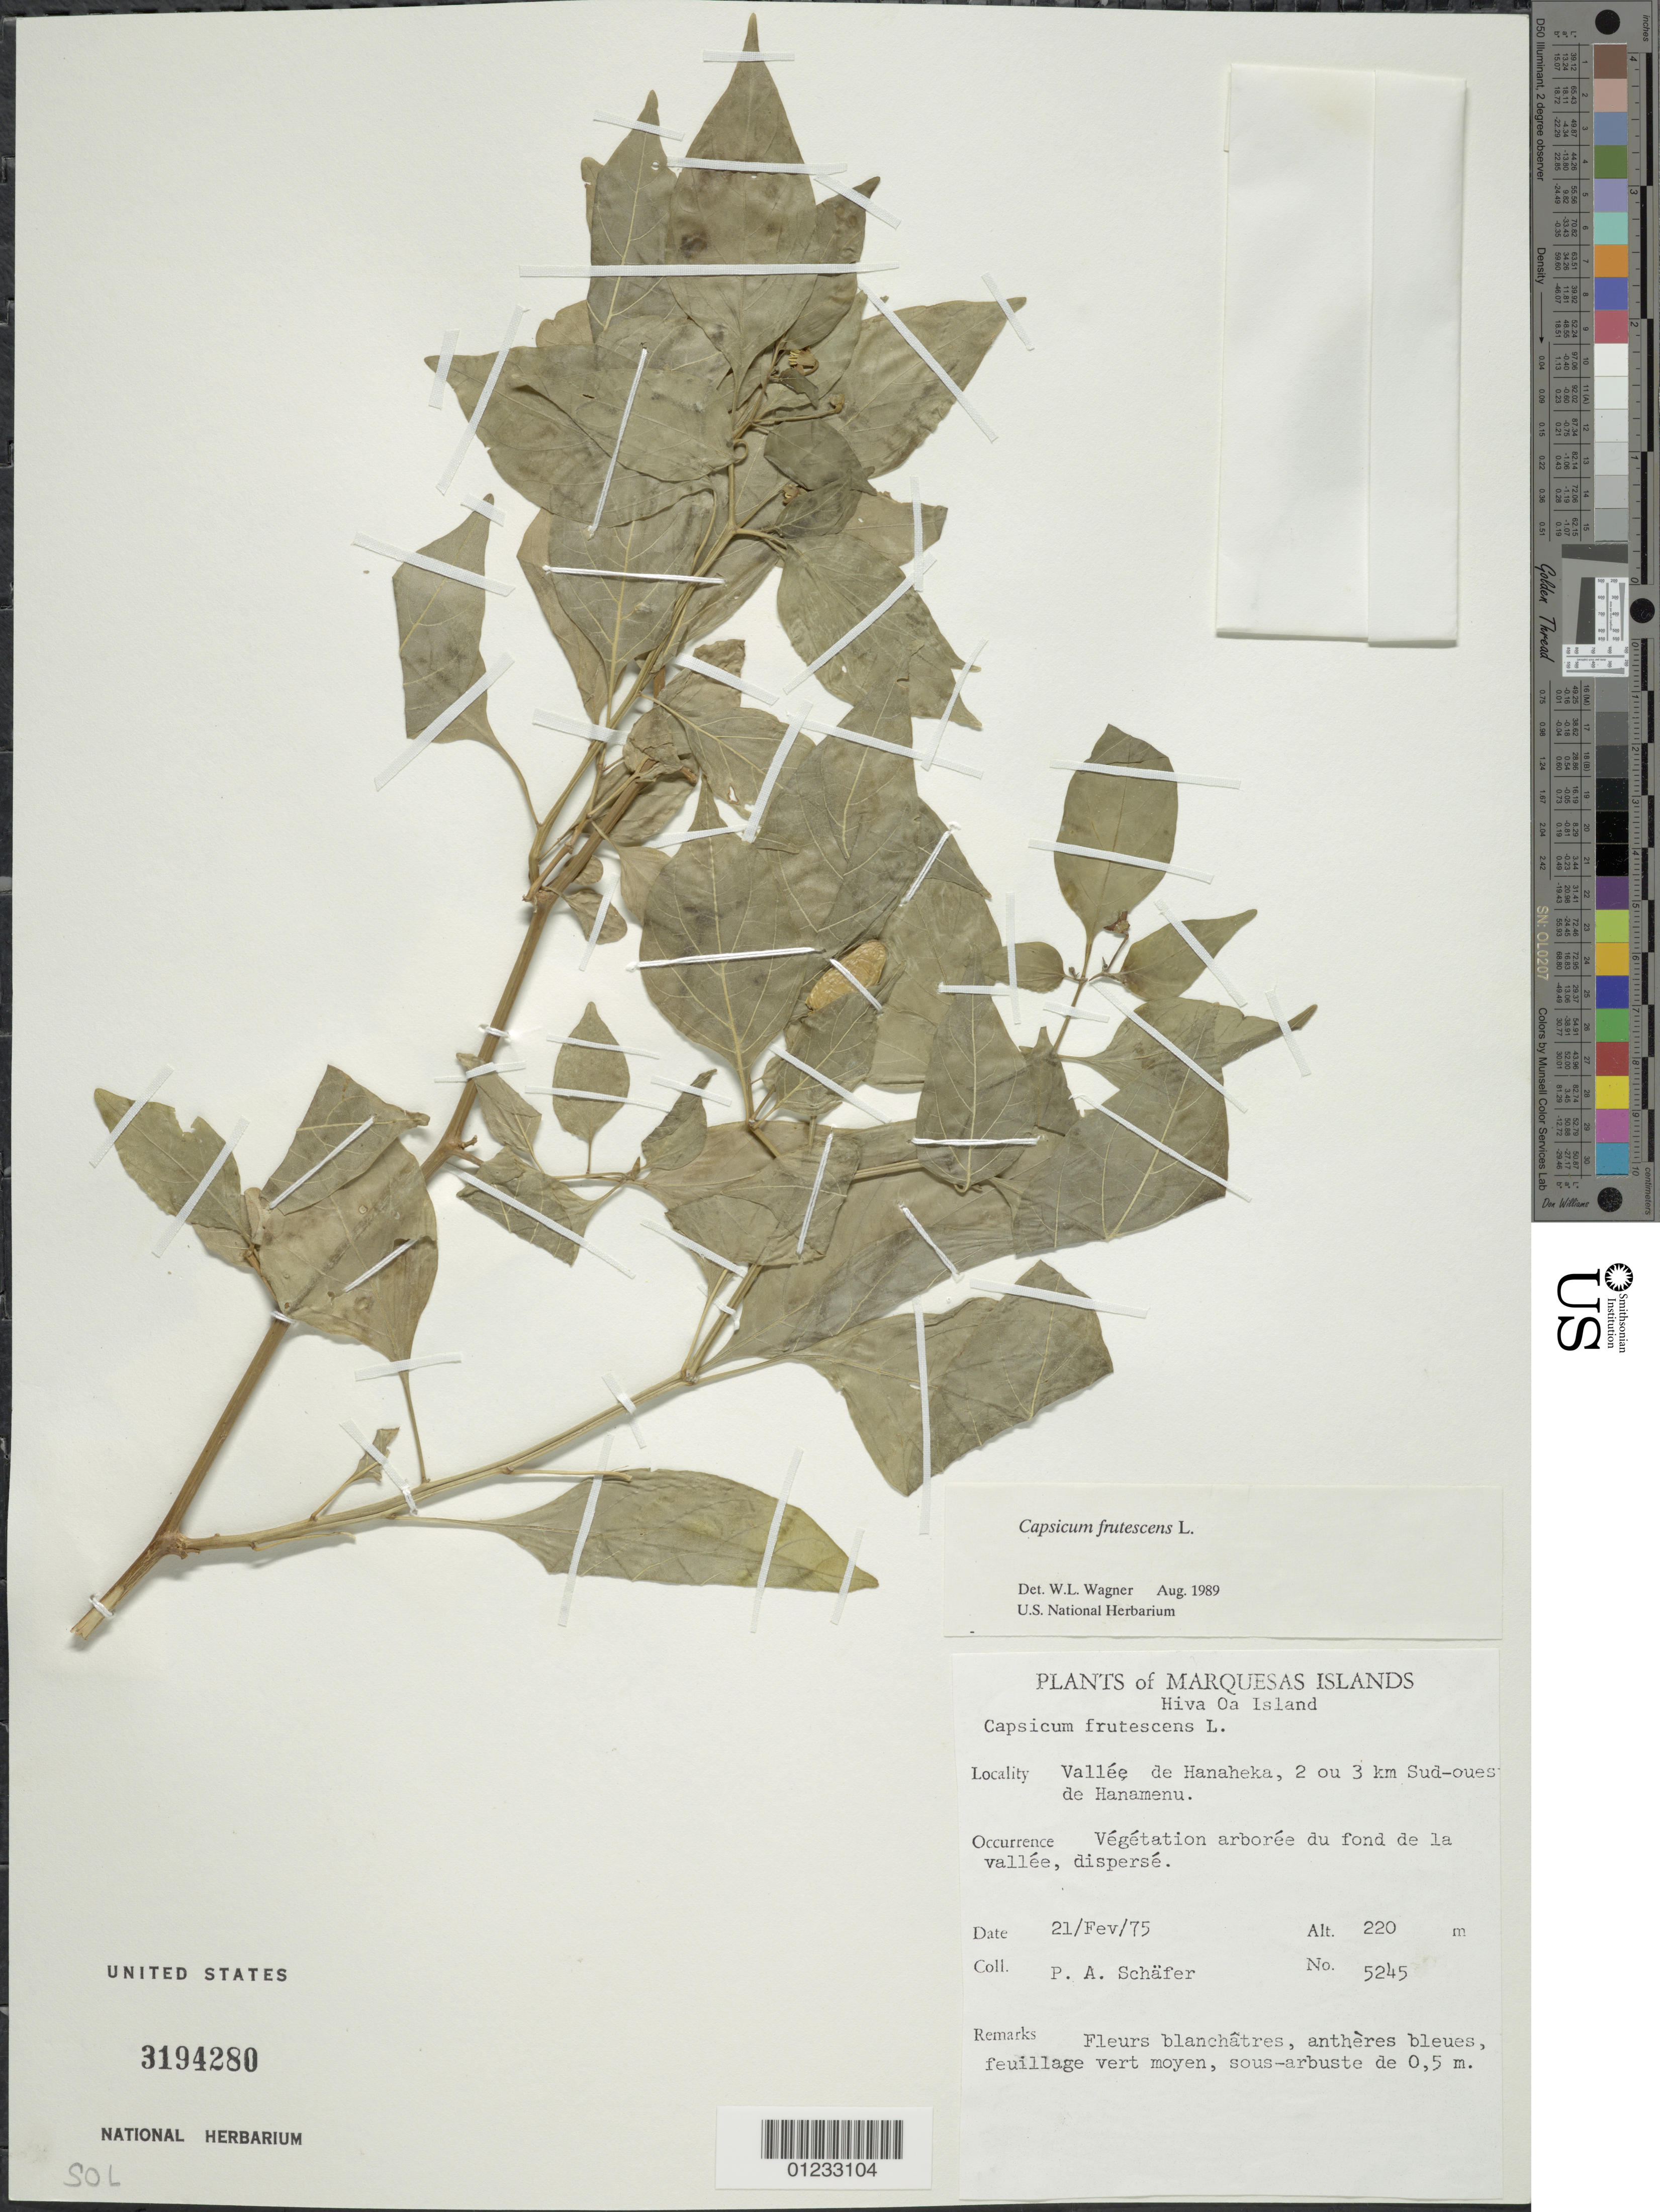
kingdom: Plantae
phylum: Tracheophyta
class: Magnoliopsida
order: Solanales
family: Solanaceae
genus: Capsicum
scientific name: Capsicum frutescens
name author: L.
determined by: Wagner, W. L., (BOT), Smithsonian Institution - National Museum of Natural History (UNITED STATES)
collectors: P. A. Schäfer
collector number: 5245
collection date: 1975-02-21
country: French Polynesia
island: Hiva Oa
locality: Vallée de Hanaheka, 2 ou 3 km SW de Hanamenu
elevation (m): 220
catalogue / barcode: US 3194280